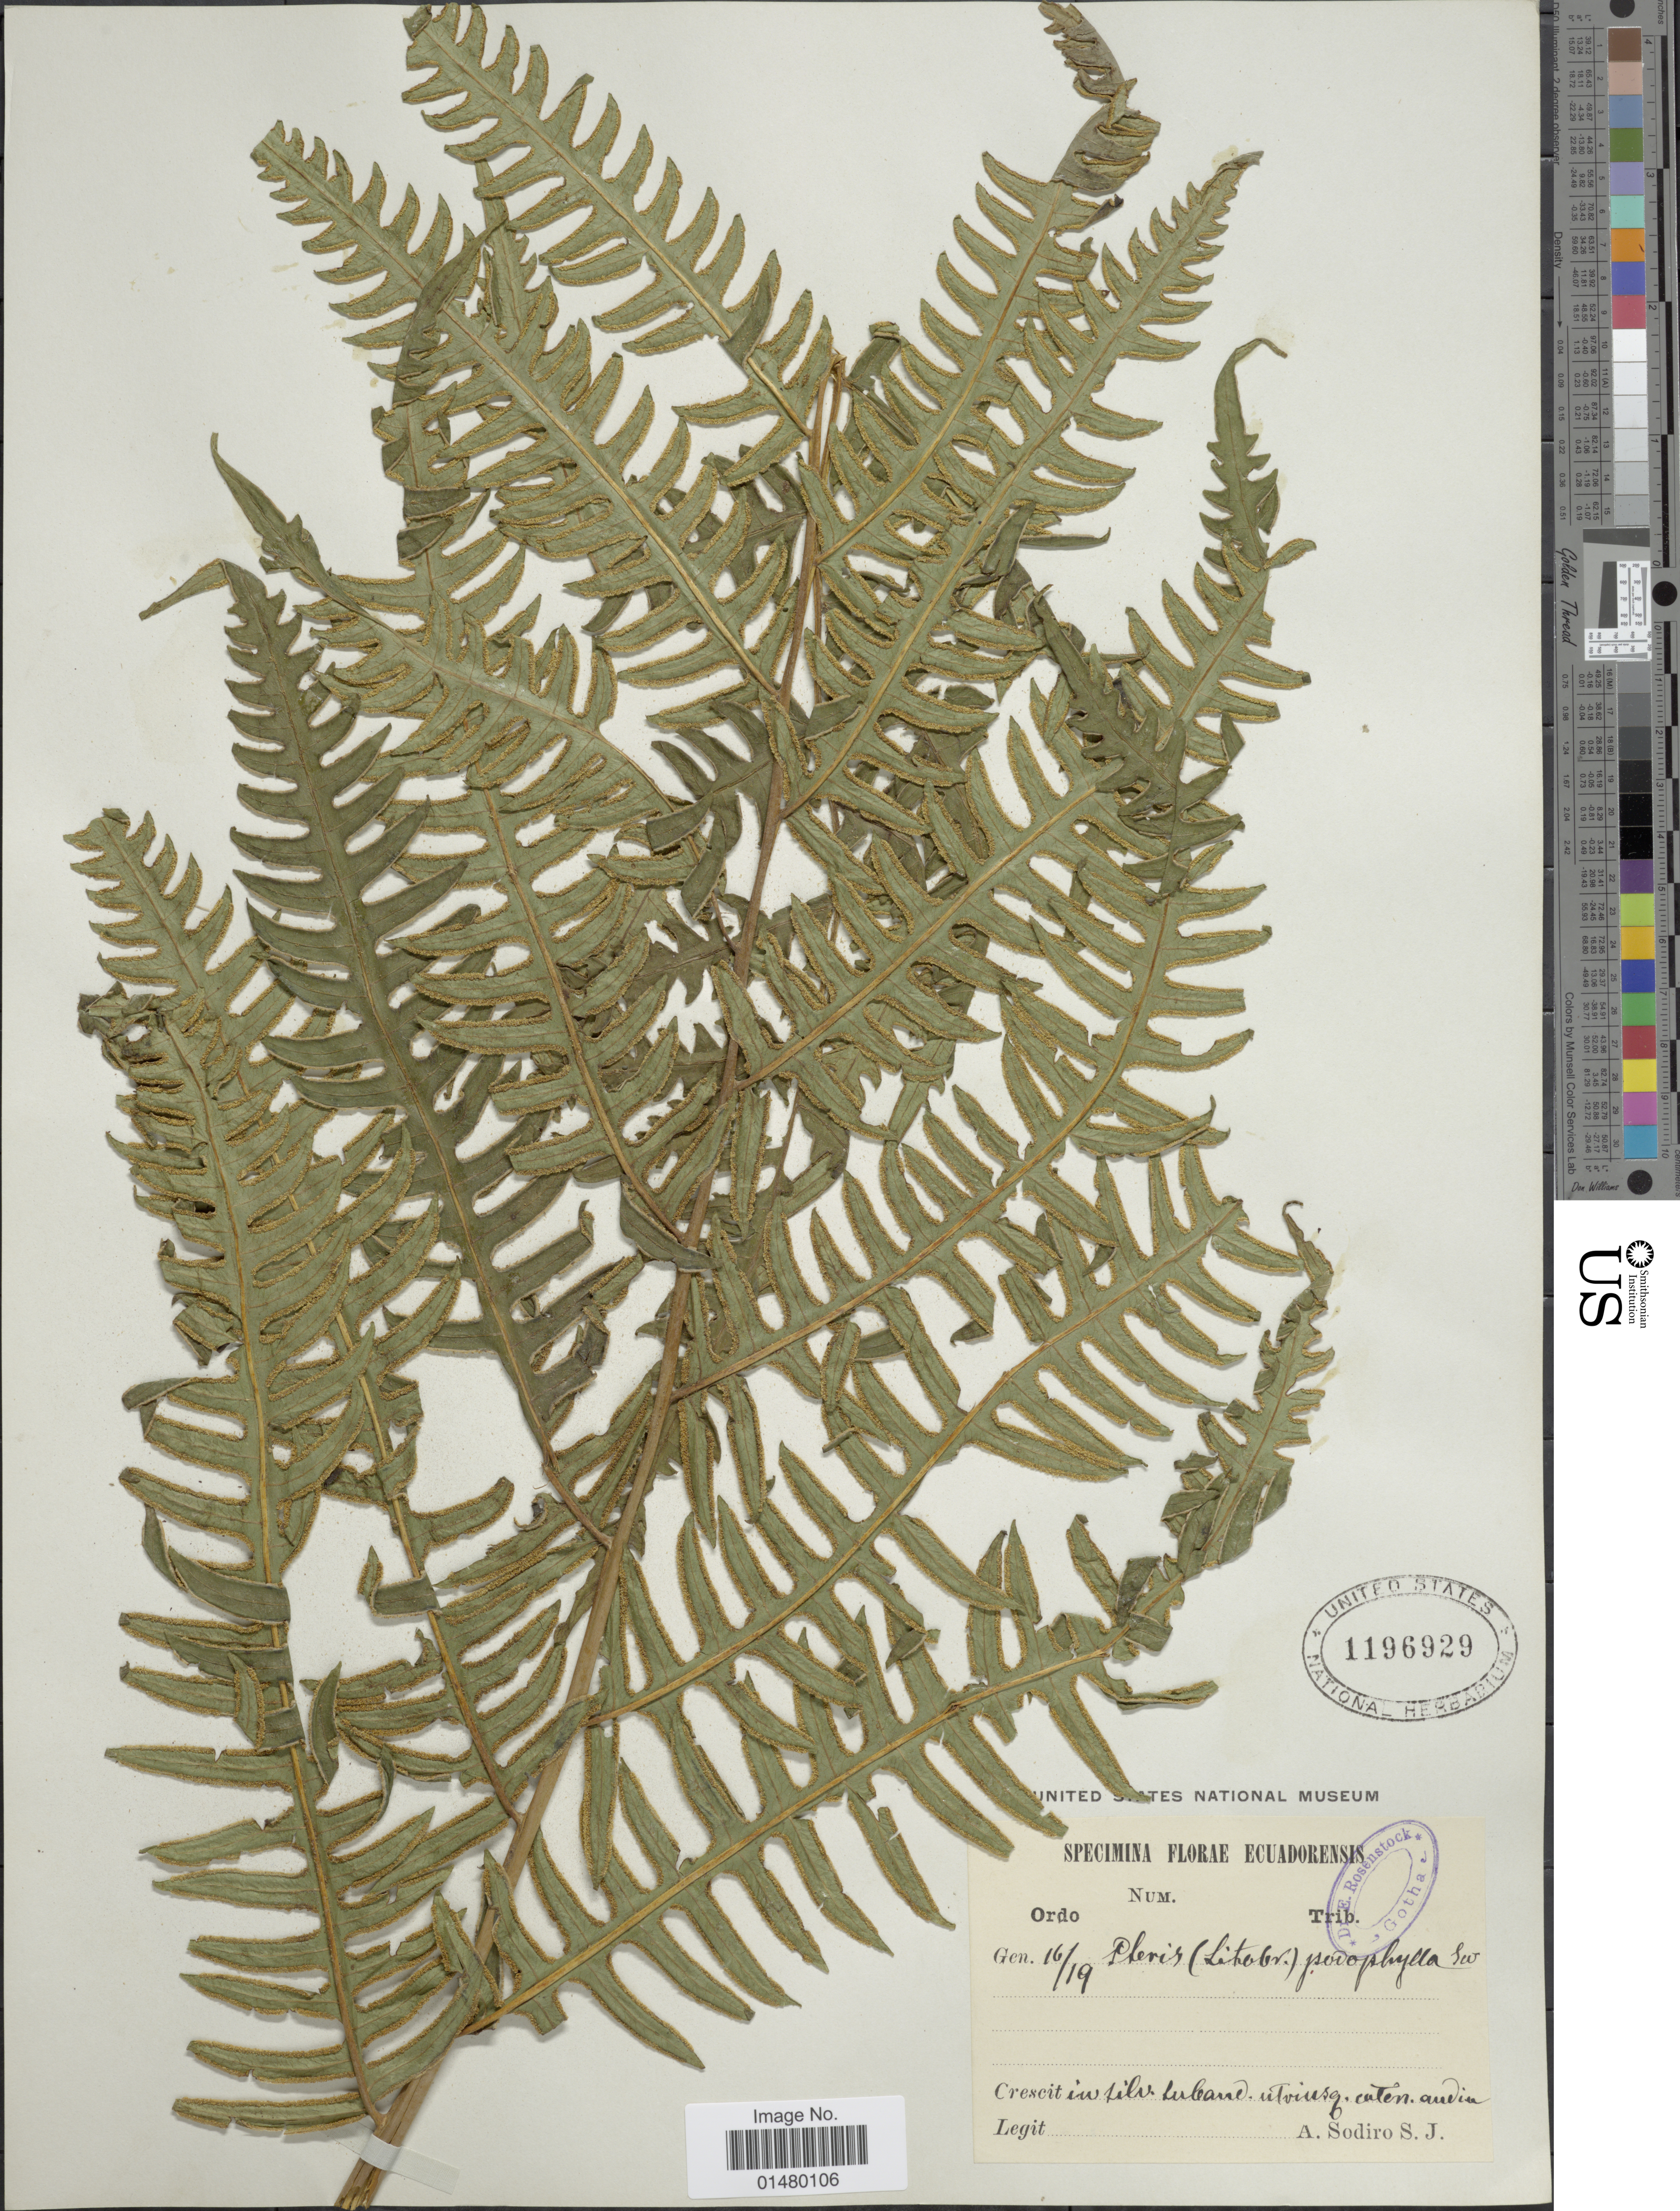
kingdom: Plantae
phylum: Tracheophyta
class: Polypodiopsida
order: Polypodiales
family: Pteridaceae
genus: Pteris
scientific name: Pteris sp.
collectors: A. Sodiro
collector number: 16/19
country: Ecuador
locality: In silv. subane utvinsq. caten. andia. [interpreted]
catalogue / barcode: US 1196929